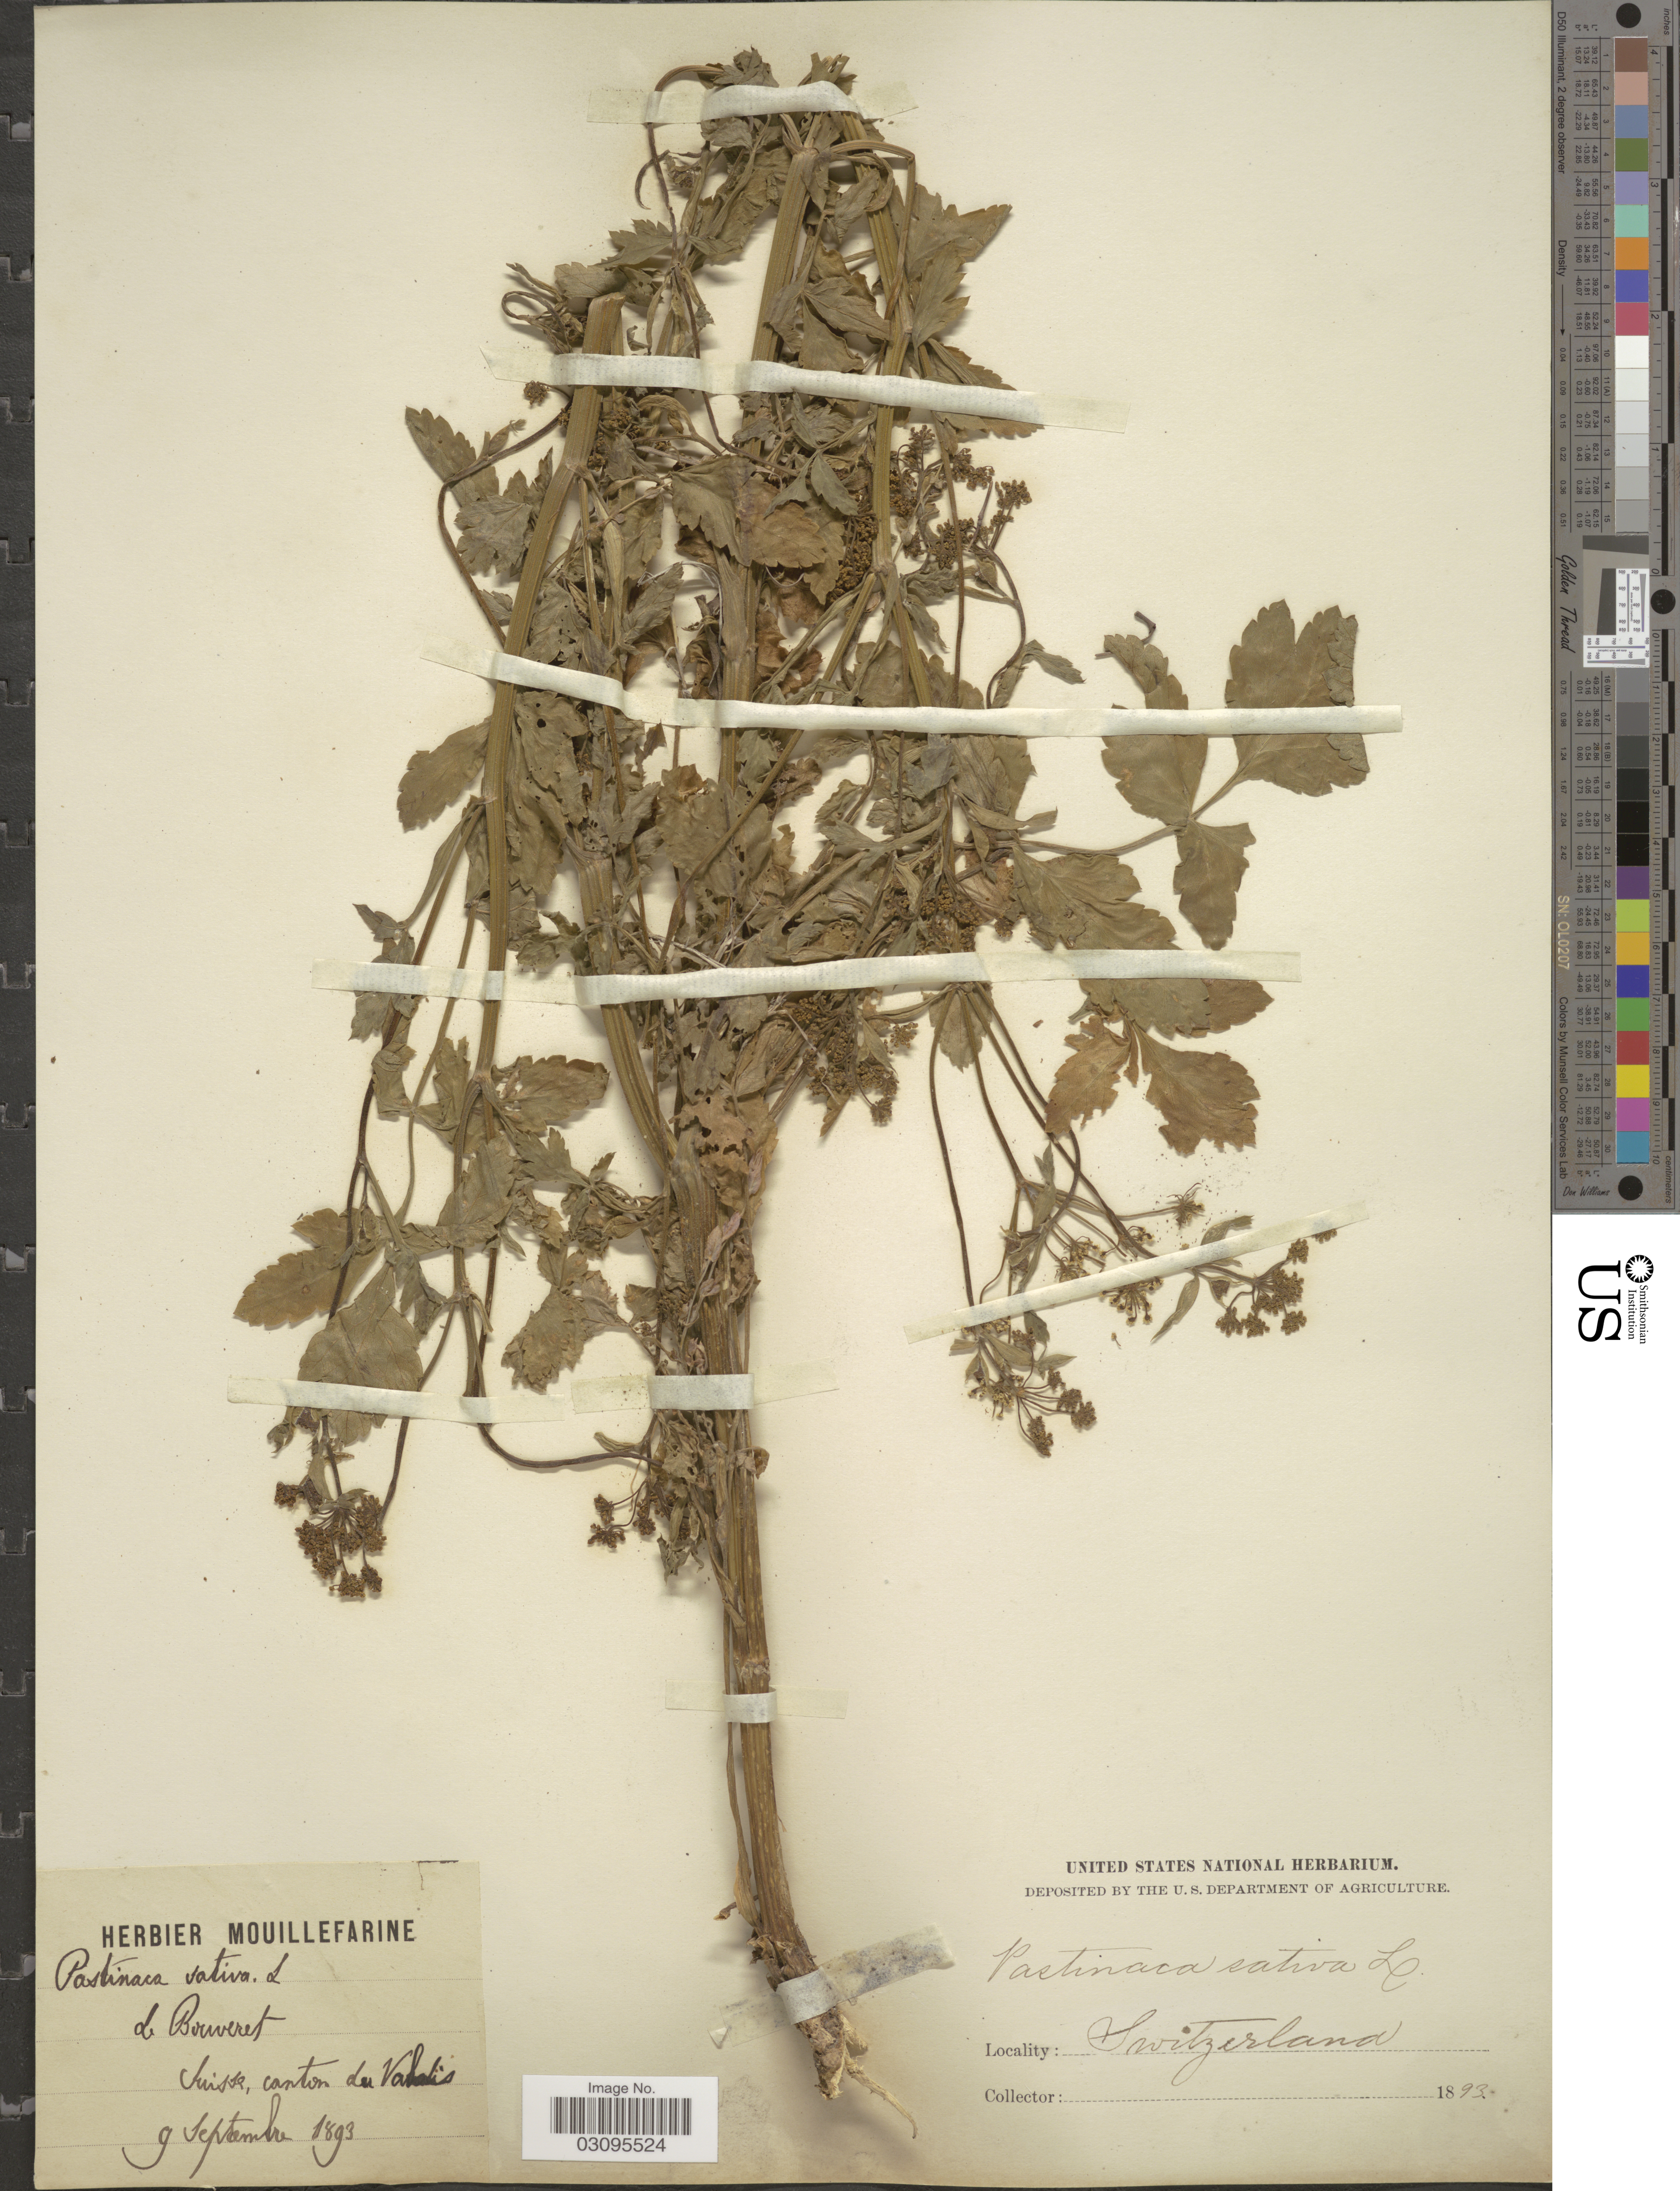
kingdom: Plantae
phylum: Tracheophyta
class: Magnoliopsida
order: Apiales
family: Apiaceae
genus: Pastinaca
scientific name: Pastinaca sativa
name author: L.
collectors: ex herb. Mouillefarine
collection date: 1893-09-09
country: Switzerland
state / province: Valais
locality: De Bouveret, Suisse, canton du Valais.